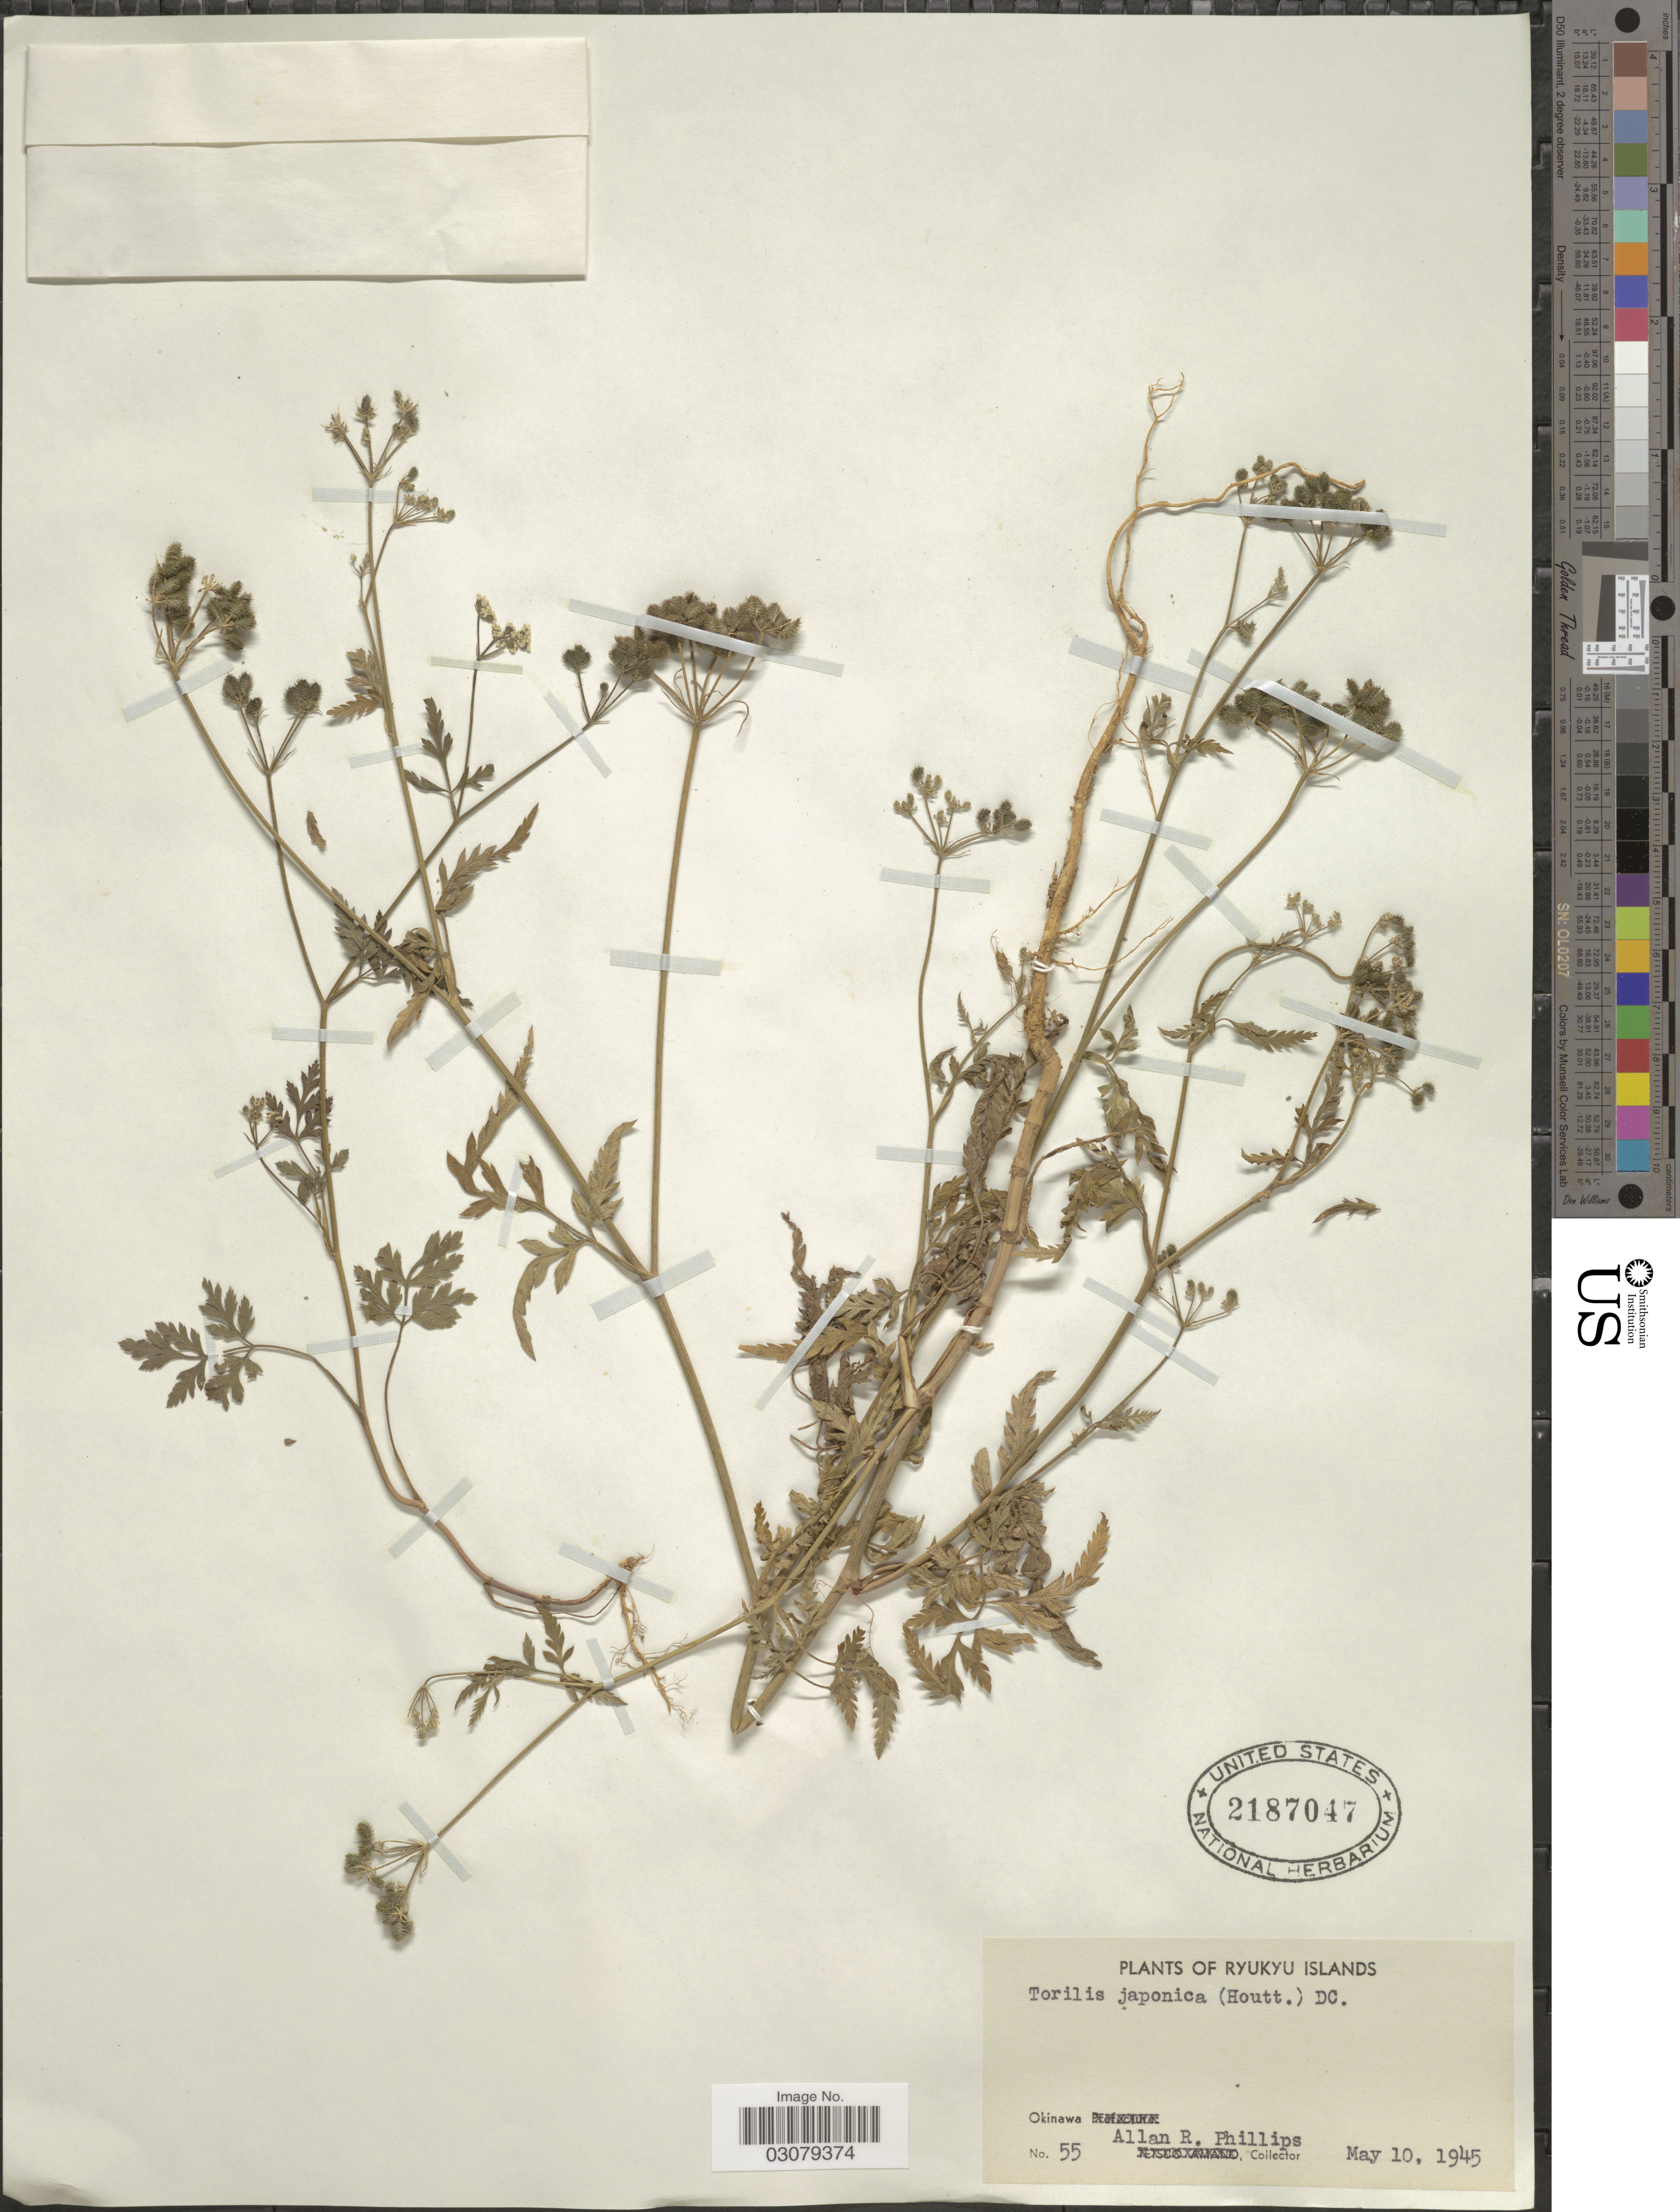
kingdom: Plantae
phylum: Tracheophyta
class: Magnoliopsida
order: Apiales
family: Apiaceae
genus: Torilis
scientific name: Torilis japonica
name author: (Houtt.) DC.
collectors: A. R. Phillips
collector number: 55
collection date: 1945-05-10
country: Japan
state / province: Okinawa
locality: Ryukyu Islands, Okinawa.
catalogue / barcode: US 2187047